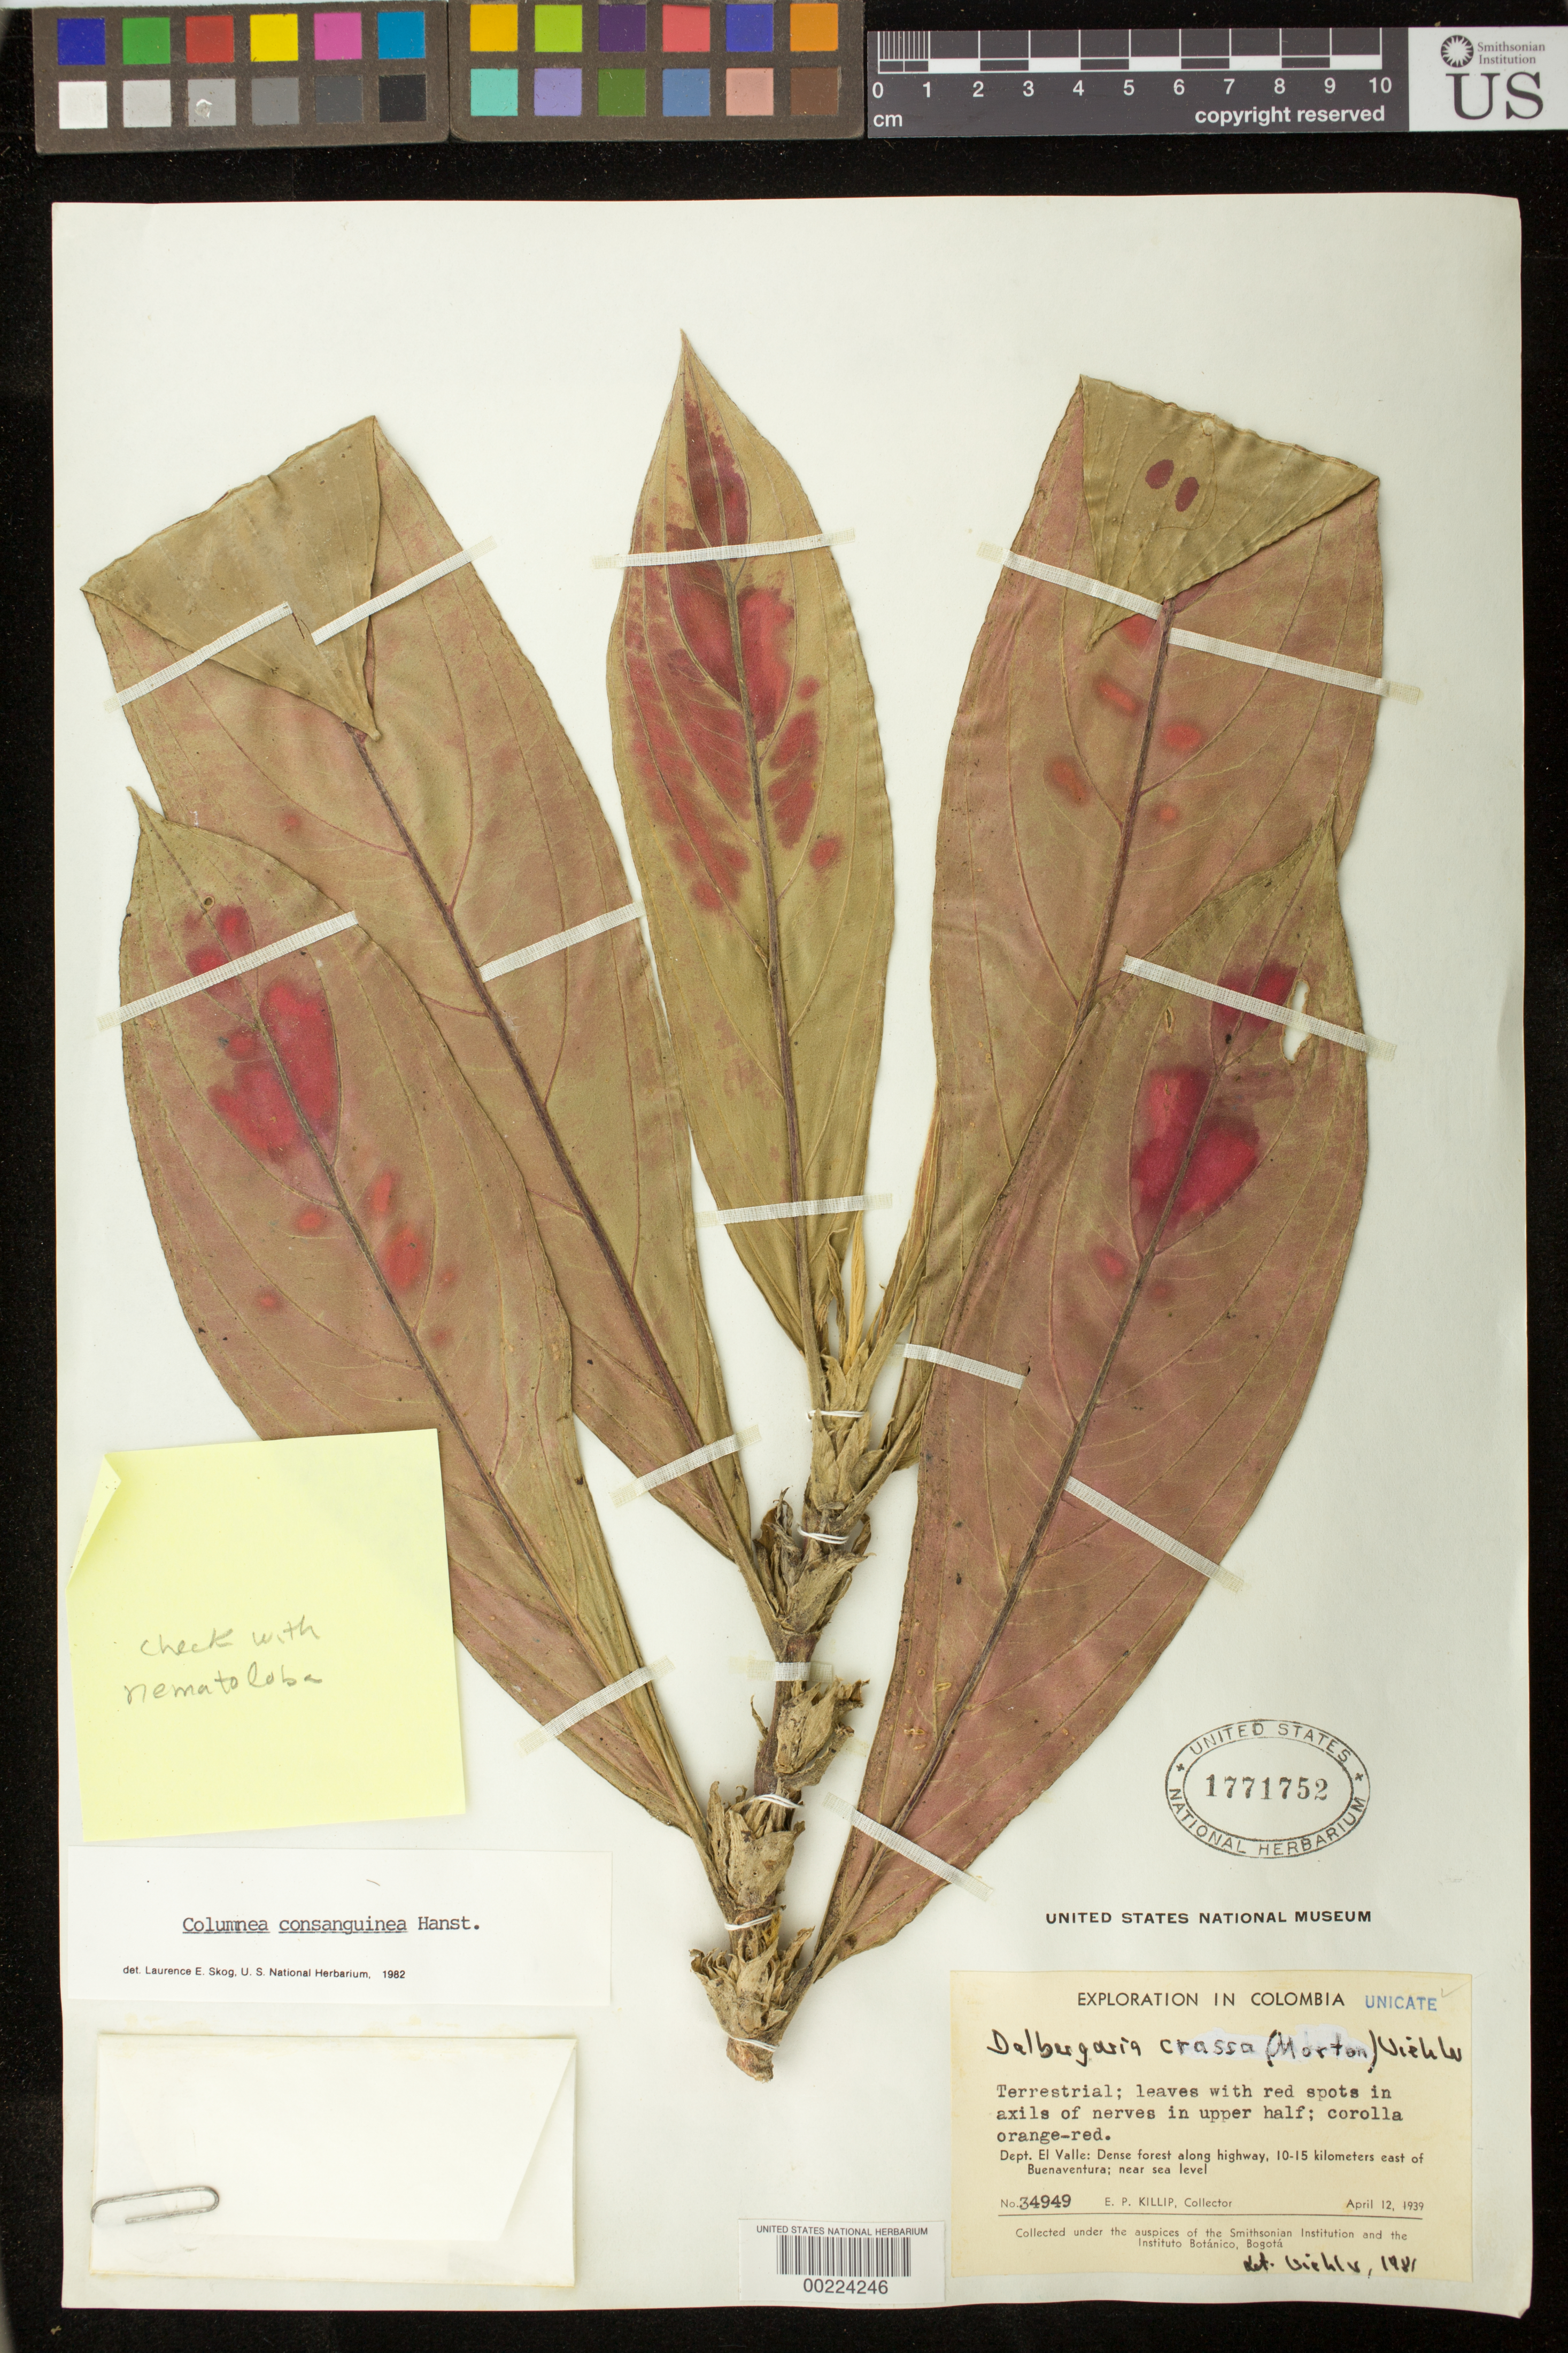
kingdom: Plantae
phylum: Tracheophyta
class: Magnoliopsida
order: Lamiales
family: Gesneriaceae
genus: Columnea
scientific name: Columnea consanguinea Hanst. var. consanguinea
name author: (Hanst.) Hanst.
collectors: E. P. Killip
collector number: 34949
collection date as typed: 12 Apr 1939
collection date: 1939-04-12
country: Colombia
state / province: Valle del Cauca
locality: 10-15 km E of Buenaventura, near sea level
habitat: Dense forest along highway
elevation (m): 0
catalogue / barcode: US 1771752